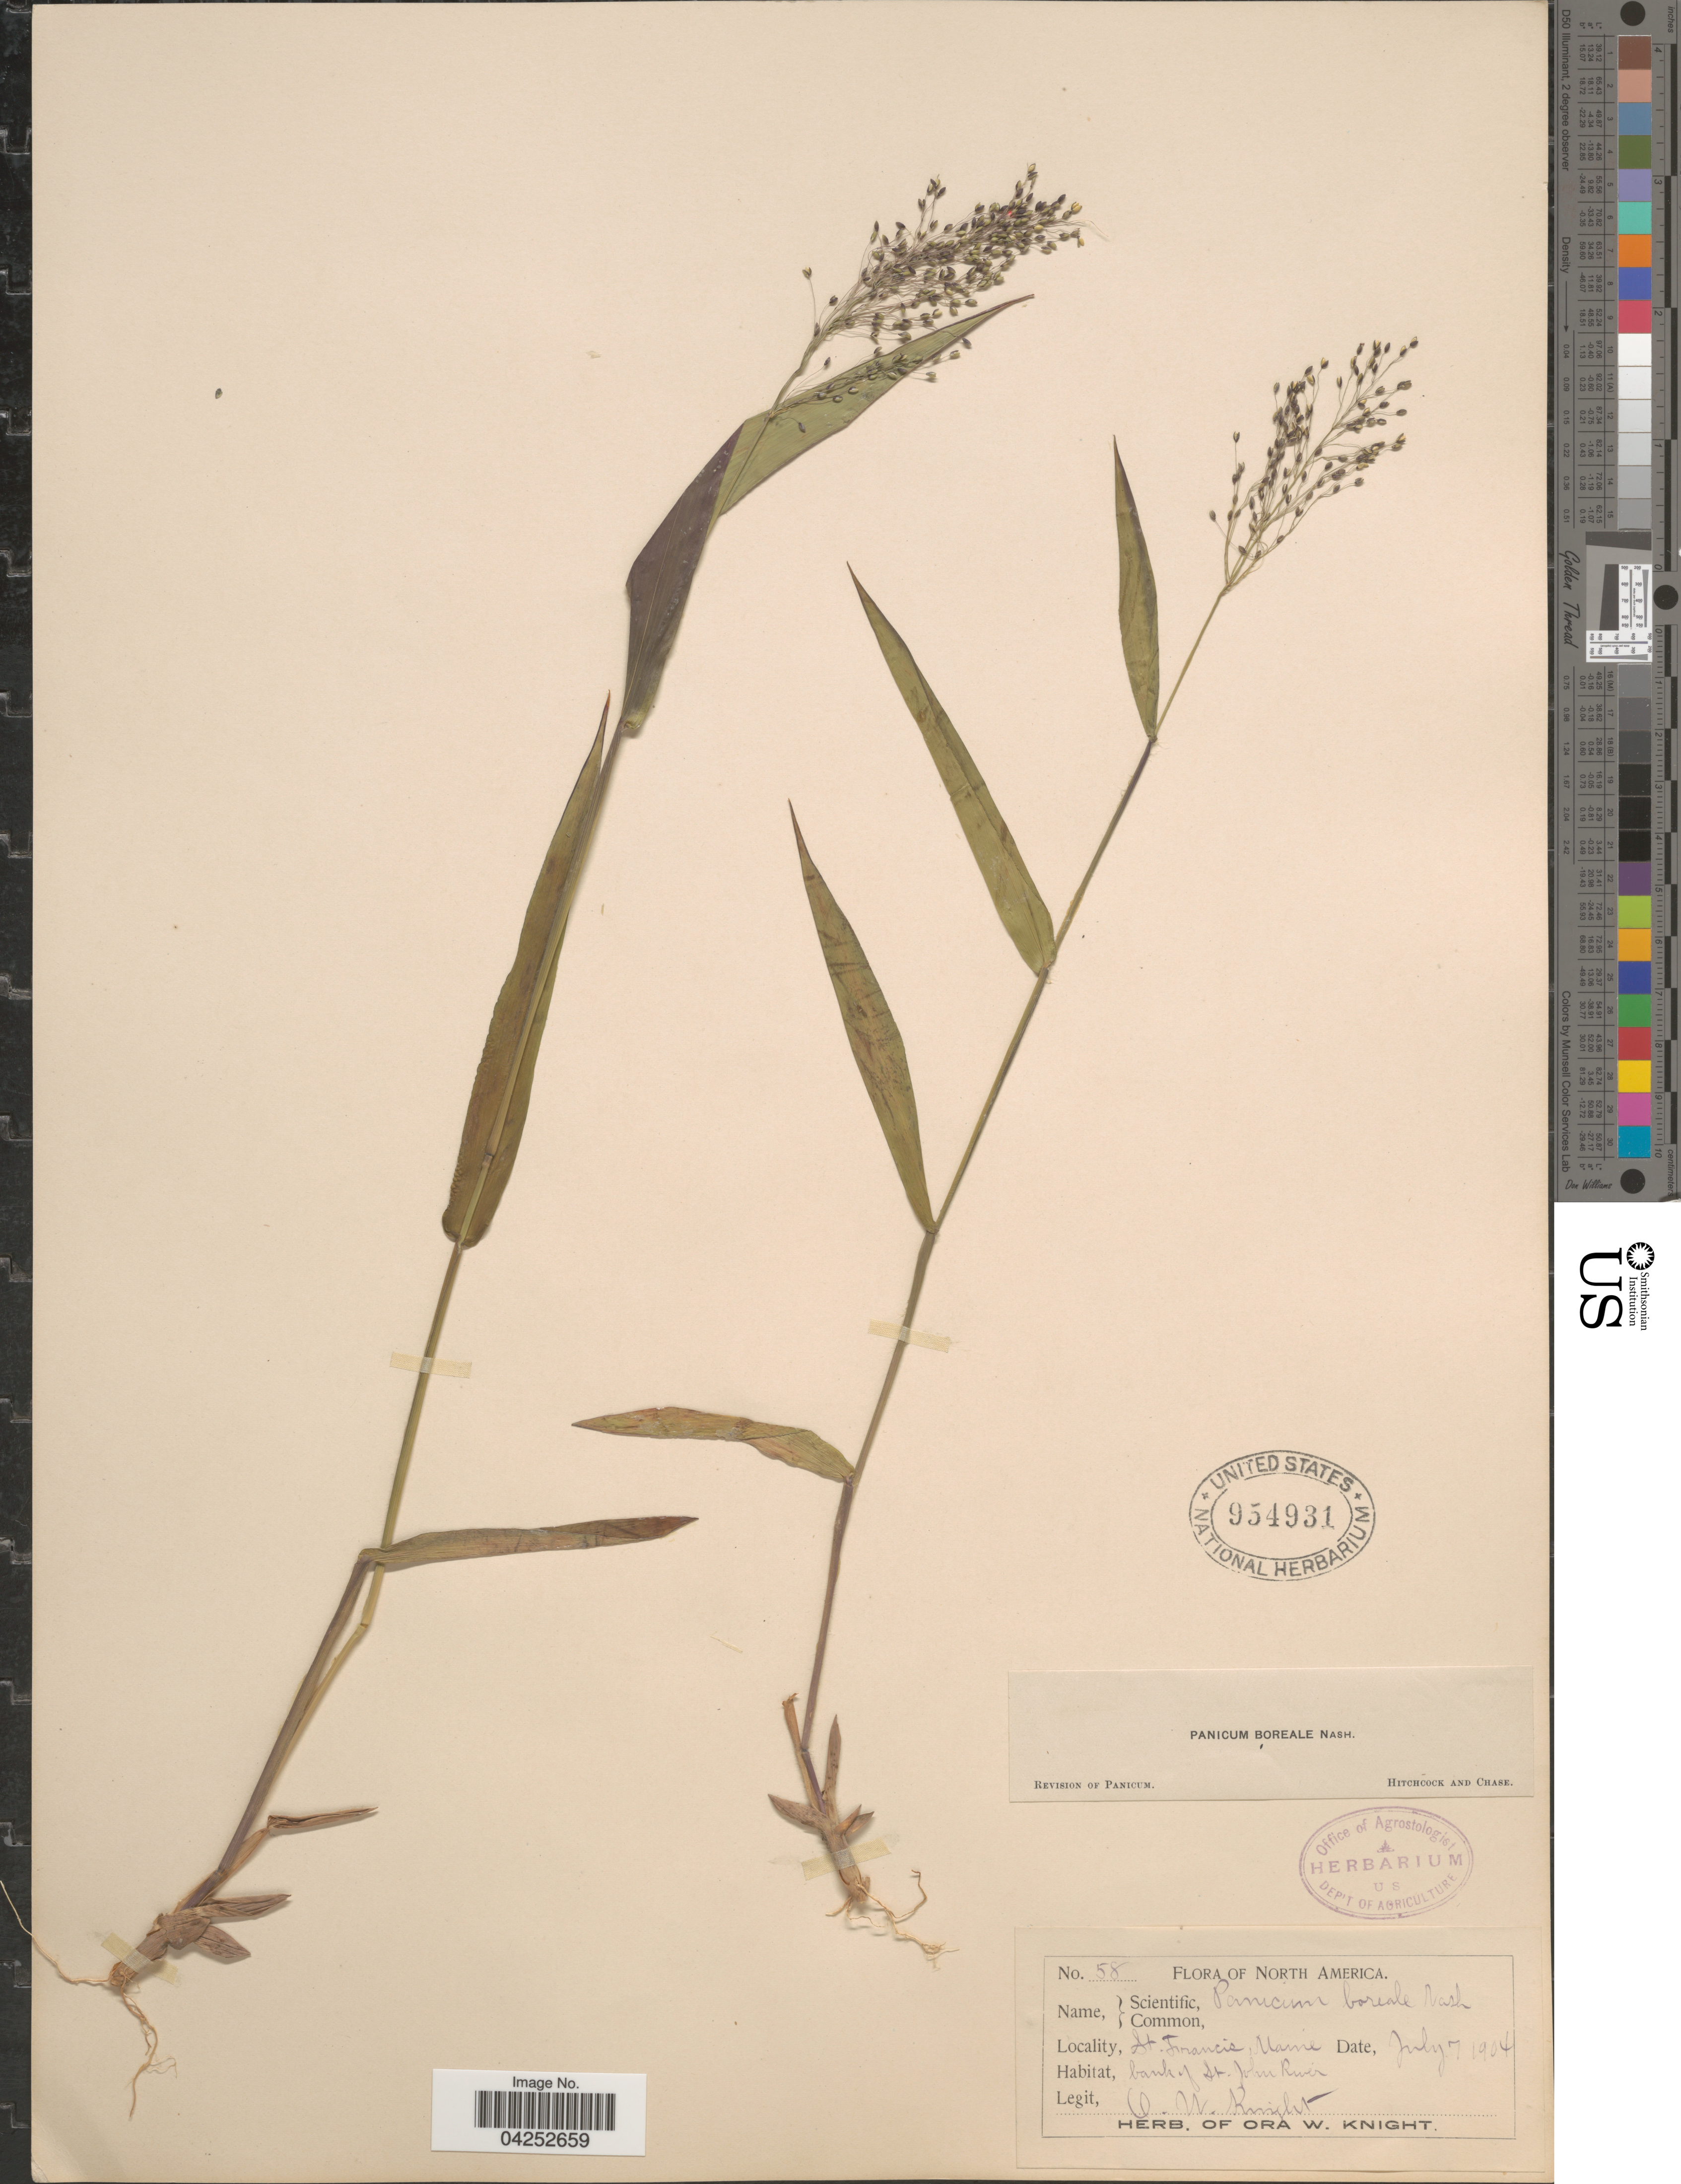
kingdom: Plantae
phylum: Tracheophyta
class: Liliopsida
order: Poales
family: Poaceae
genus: Dichanthelium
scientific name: Dichanthelium boreale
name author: (Nash) Freckmann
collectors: O. Knight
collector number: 58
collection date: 1904-07-07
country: United States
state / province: Maine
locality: St. Francis.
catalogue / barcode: US 954931